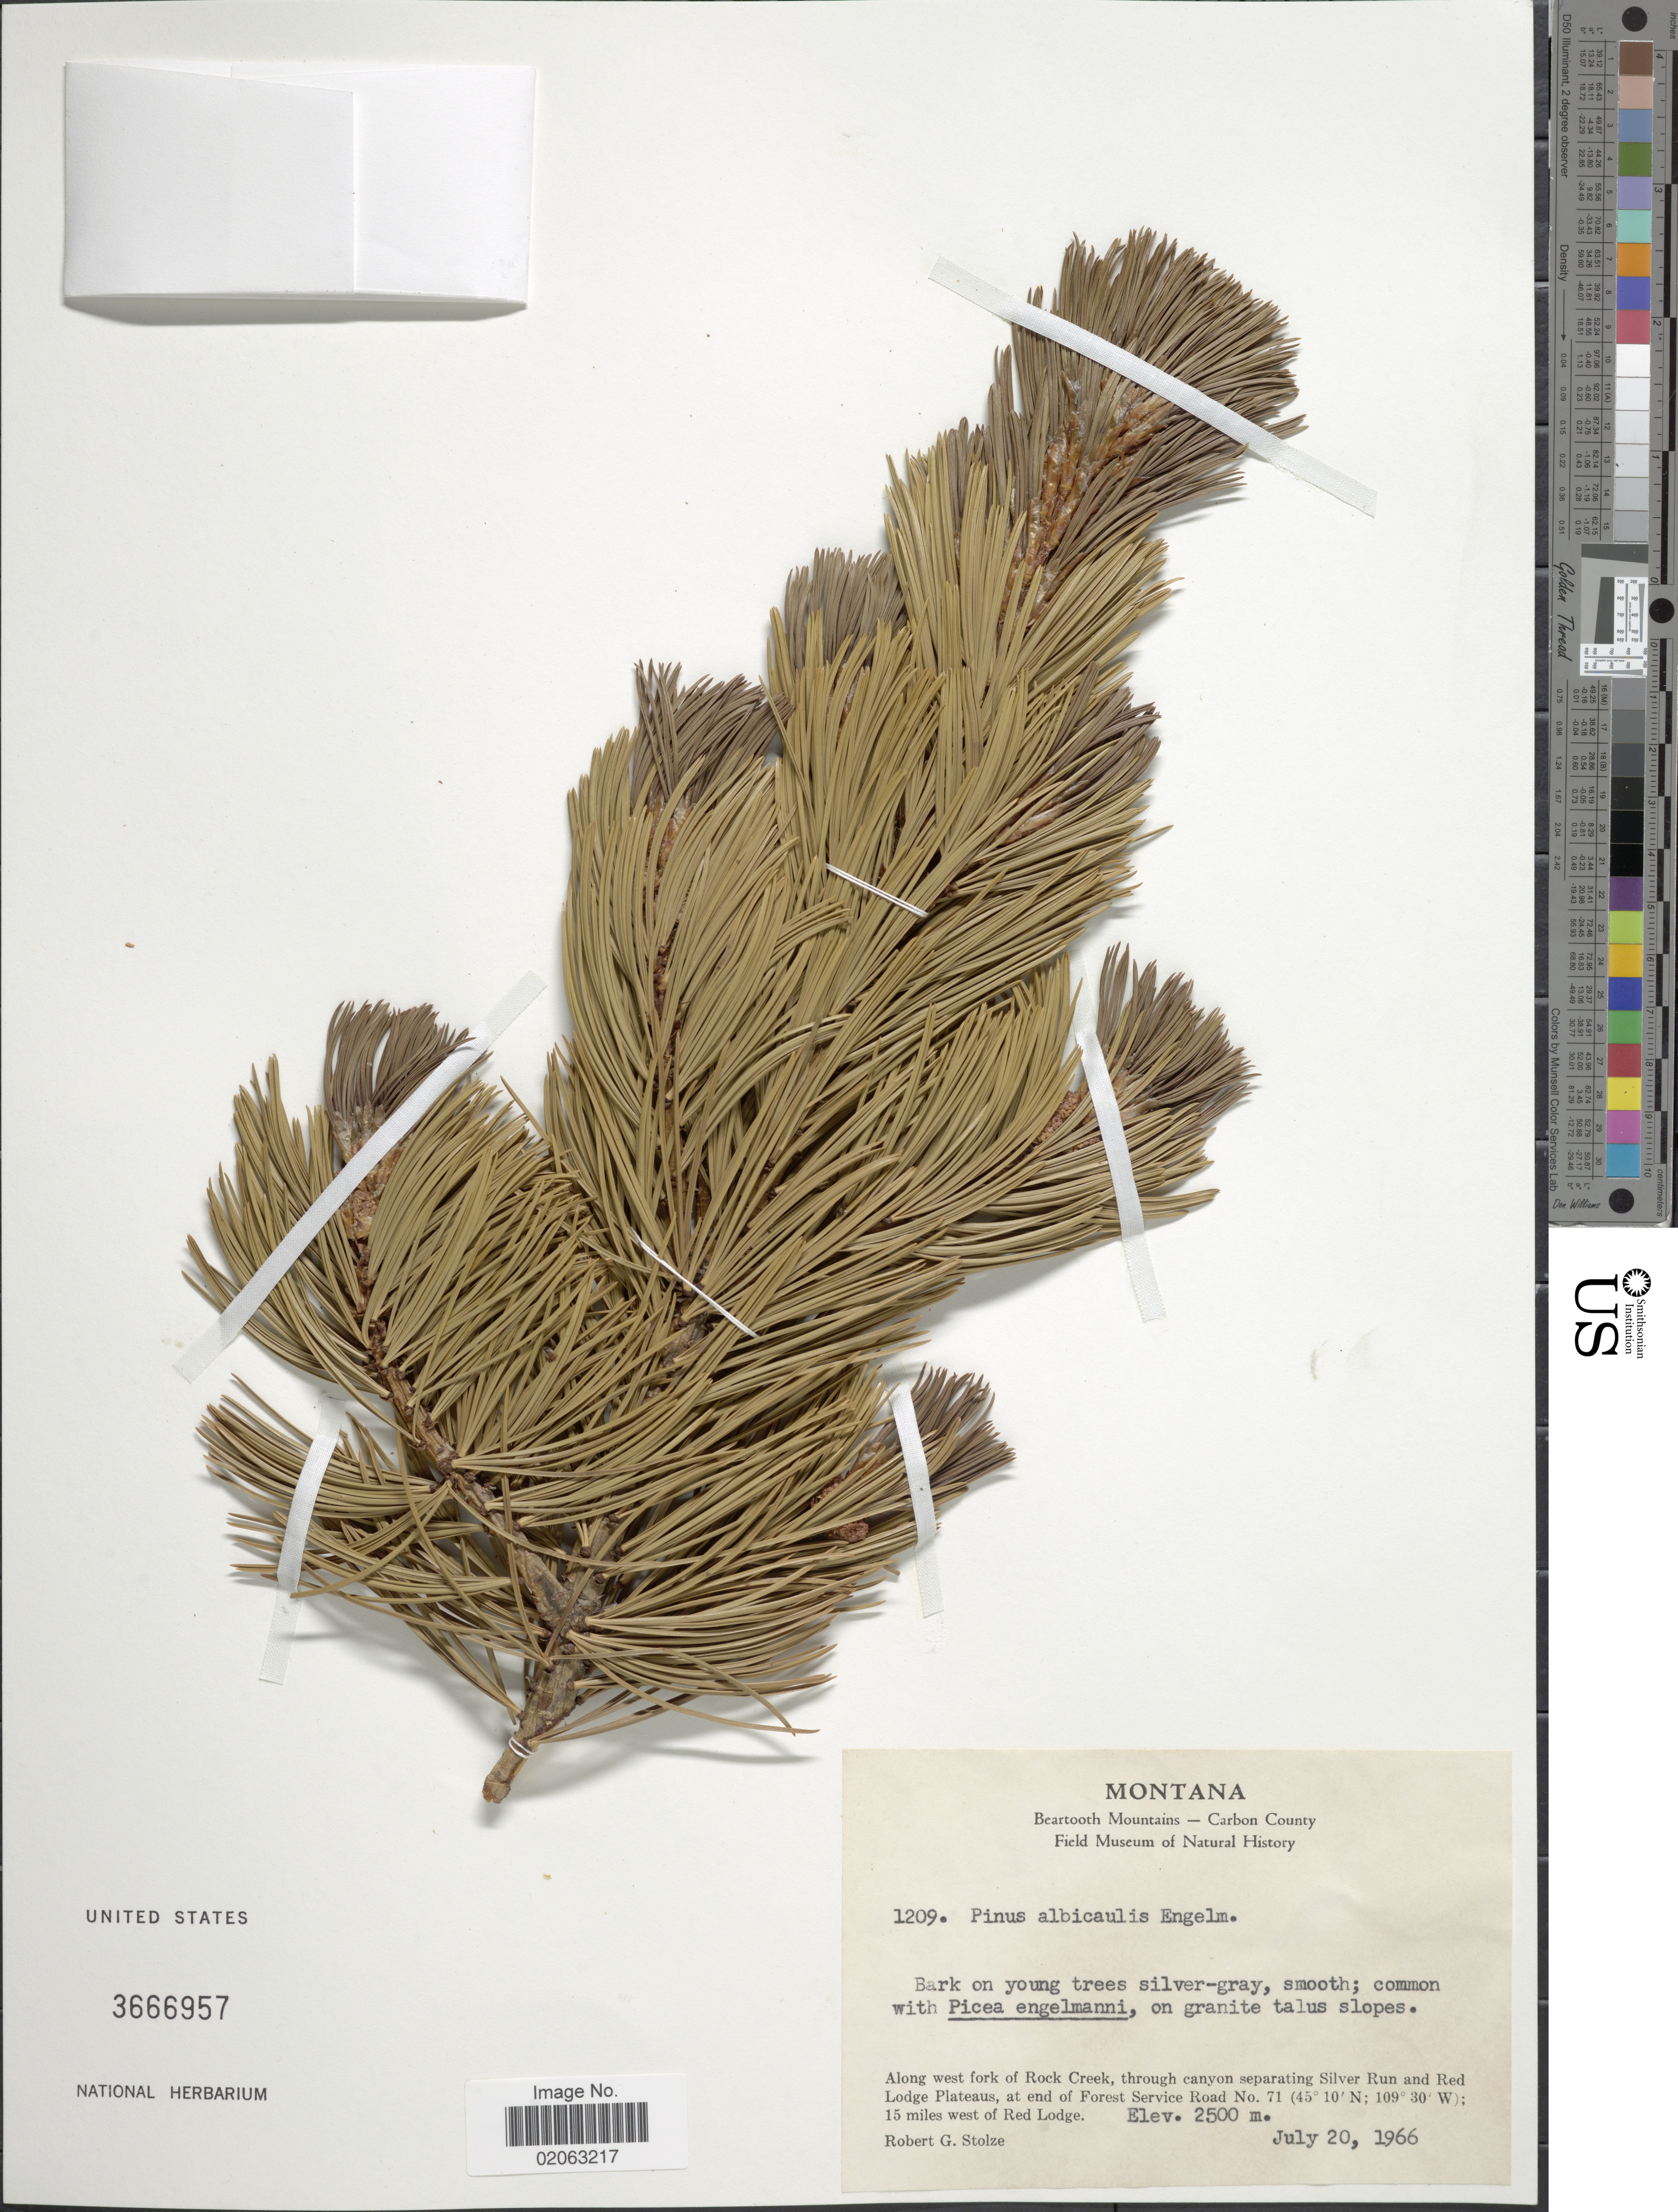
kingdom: Plantae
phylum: Tracheophyta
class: Pinopsida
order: Pinales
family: Pinaceae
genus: Pinus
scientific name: Pinus albicaulis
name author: Engelm.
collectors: R. G. Stolze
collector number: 1209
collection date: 1966-07-20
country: United States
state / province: Montana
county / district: Carbon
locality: Beartooth Mountains, Along west fork of Rock Creek, through canyon separating Silver Run and Red Lodge Plateaus, at end of Forest Service Road No 71; 15 miles west of Red Lodge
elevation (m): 2500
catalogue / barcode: US 3666957